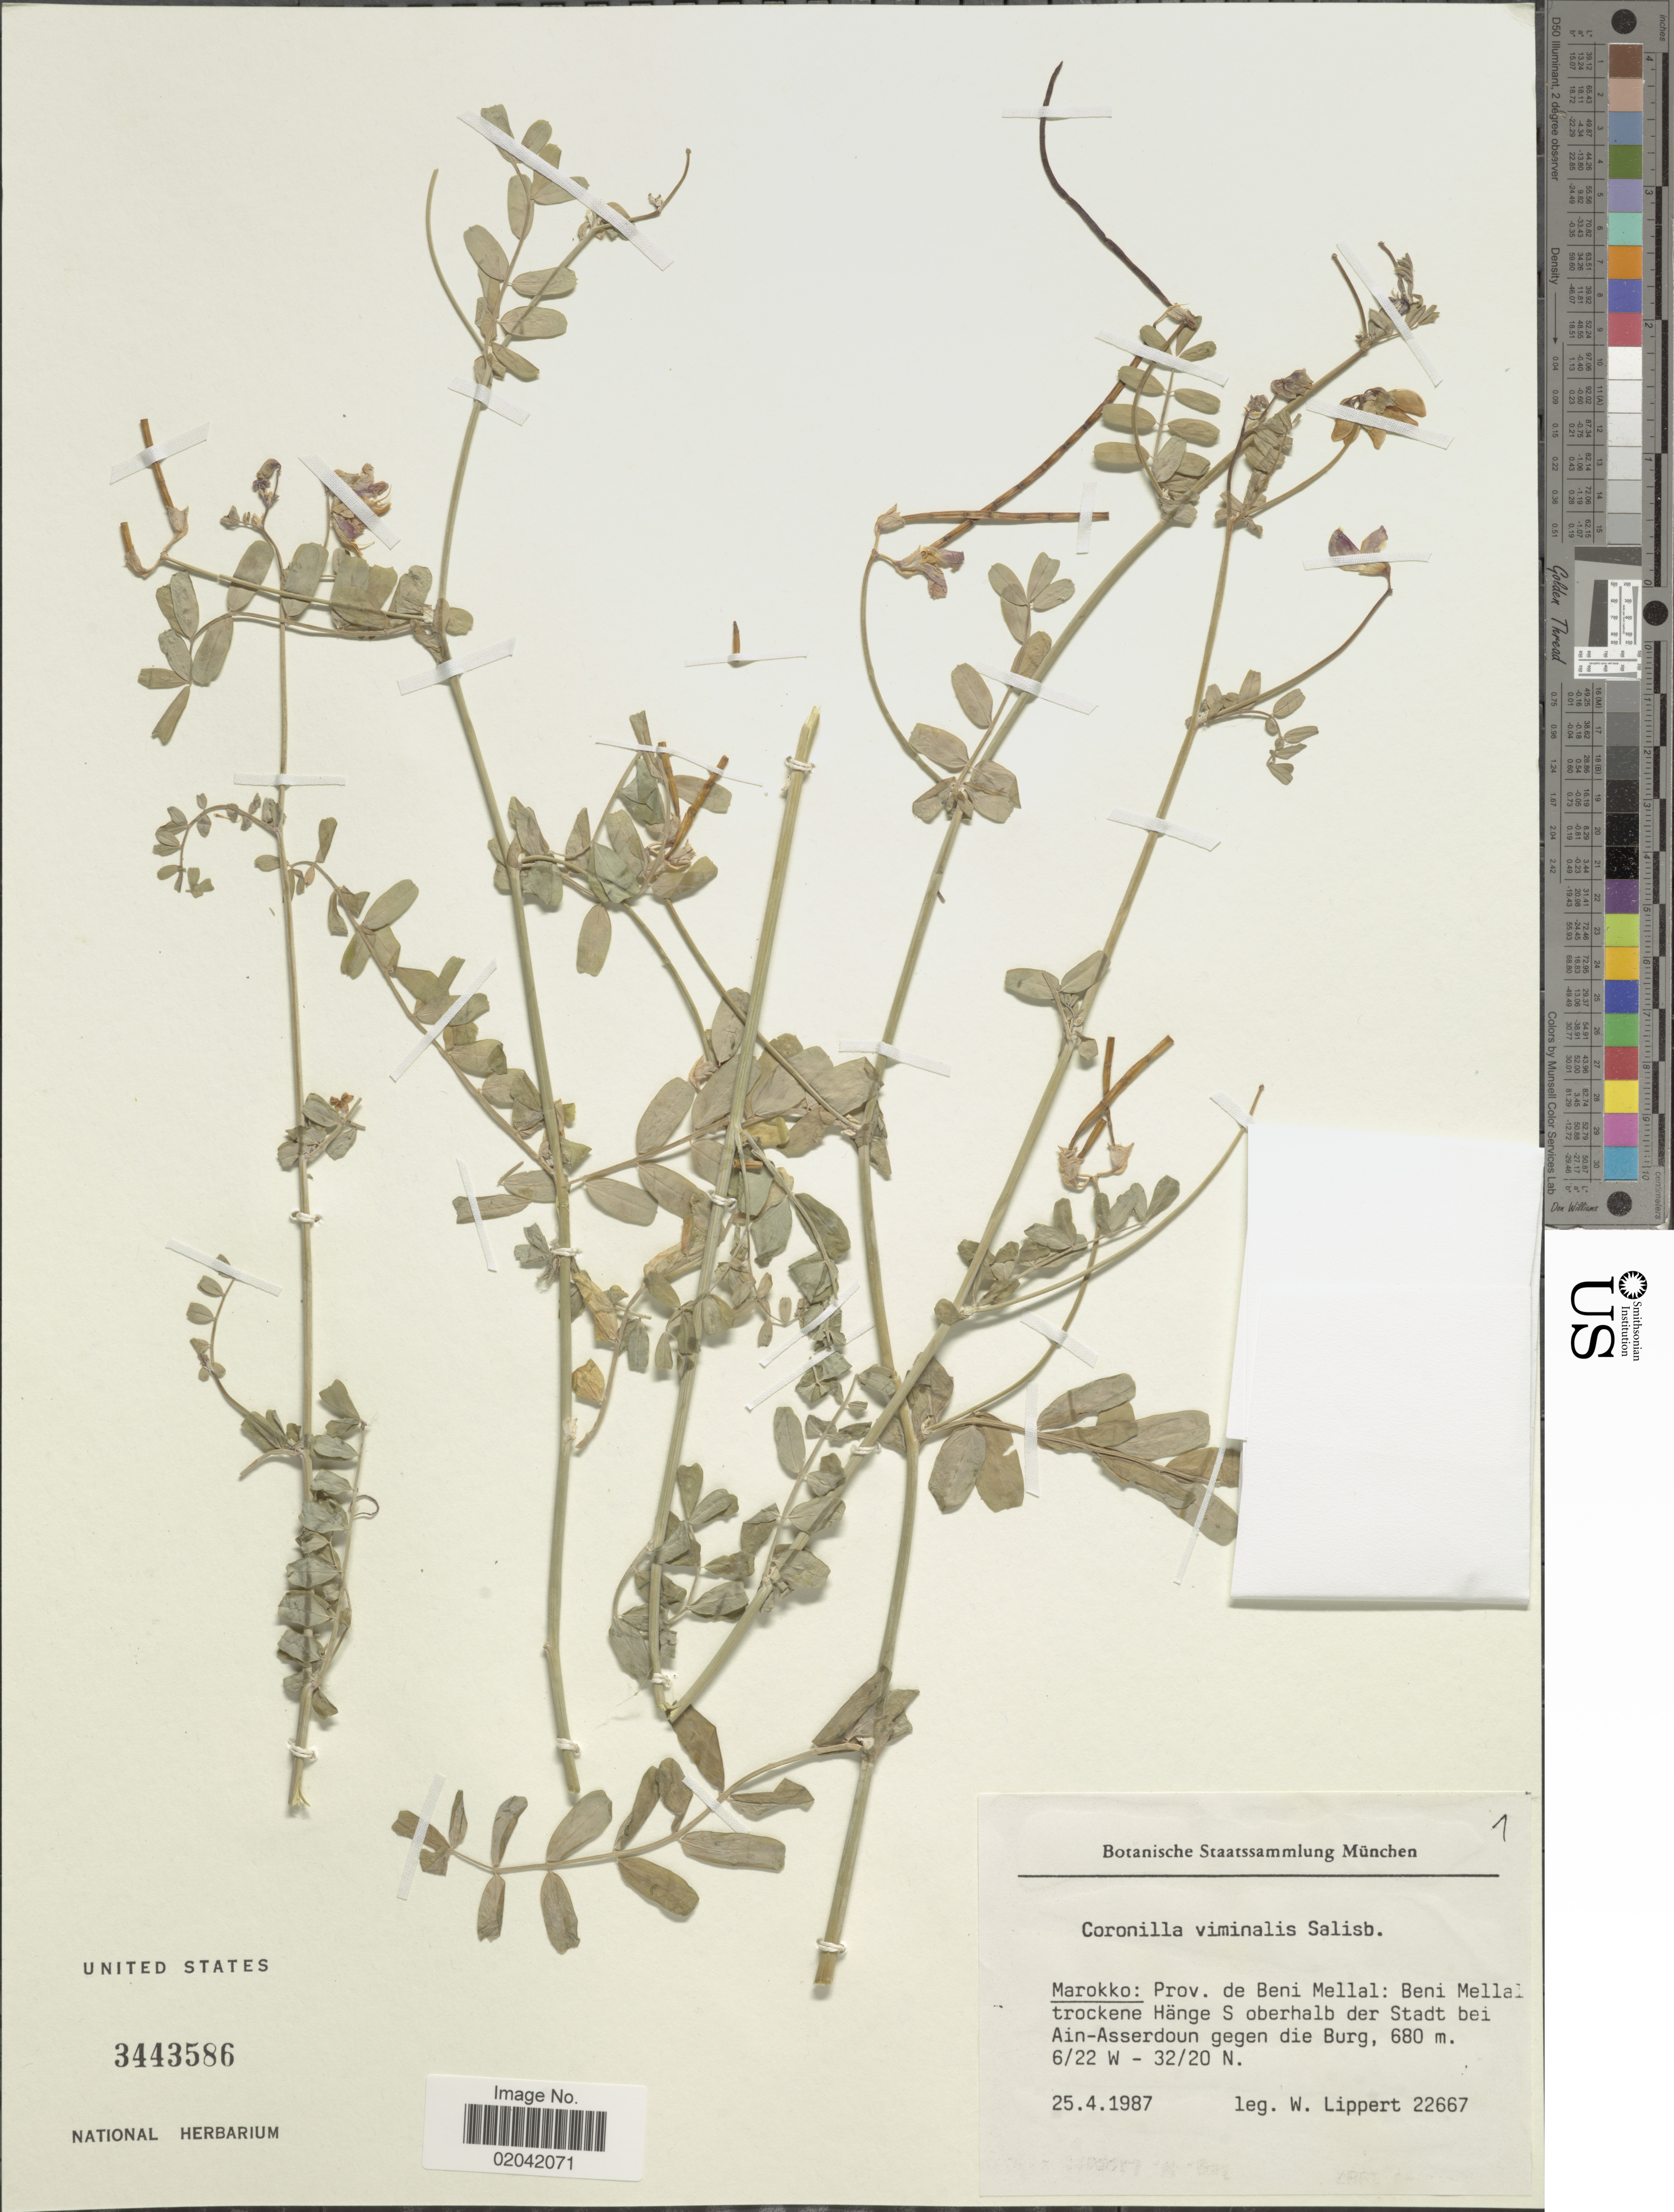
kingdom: Plantae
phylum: Tracheophyta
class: Magnoliopsida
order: Fabales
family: Fabaceae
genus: Coronilla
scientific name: Coronilla viminalis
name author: Salisb.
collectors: W. Lippert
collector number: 22667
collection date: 1987-04-25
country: Morocco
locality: Prov. de Beni Mellal: Beni Mellal trockene Hänge S oberhalb der Stadt bei Ain-Asserdoun gegen die Burg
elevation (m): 680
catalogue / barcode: US 3443586